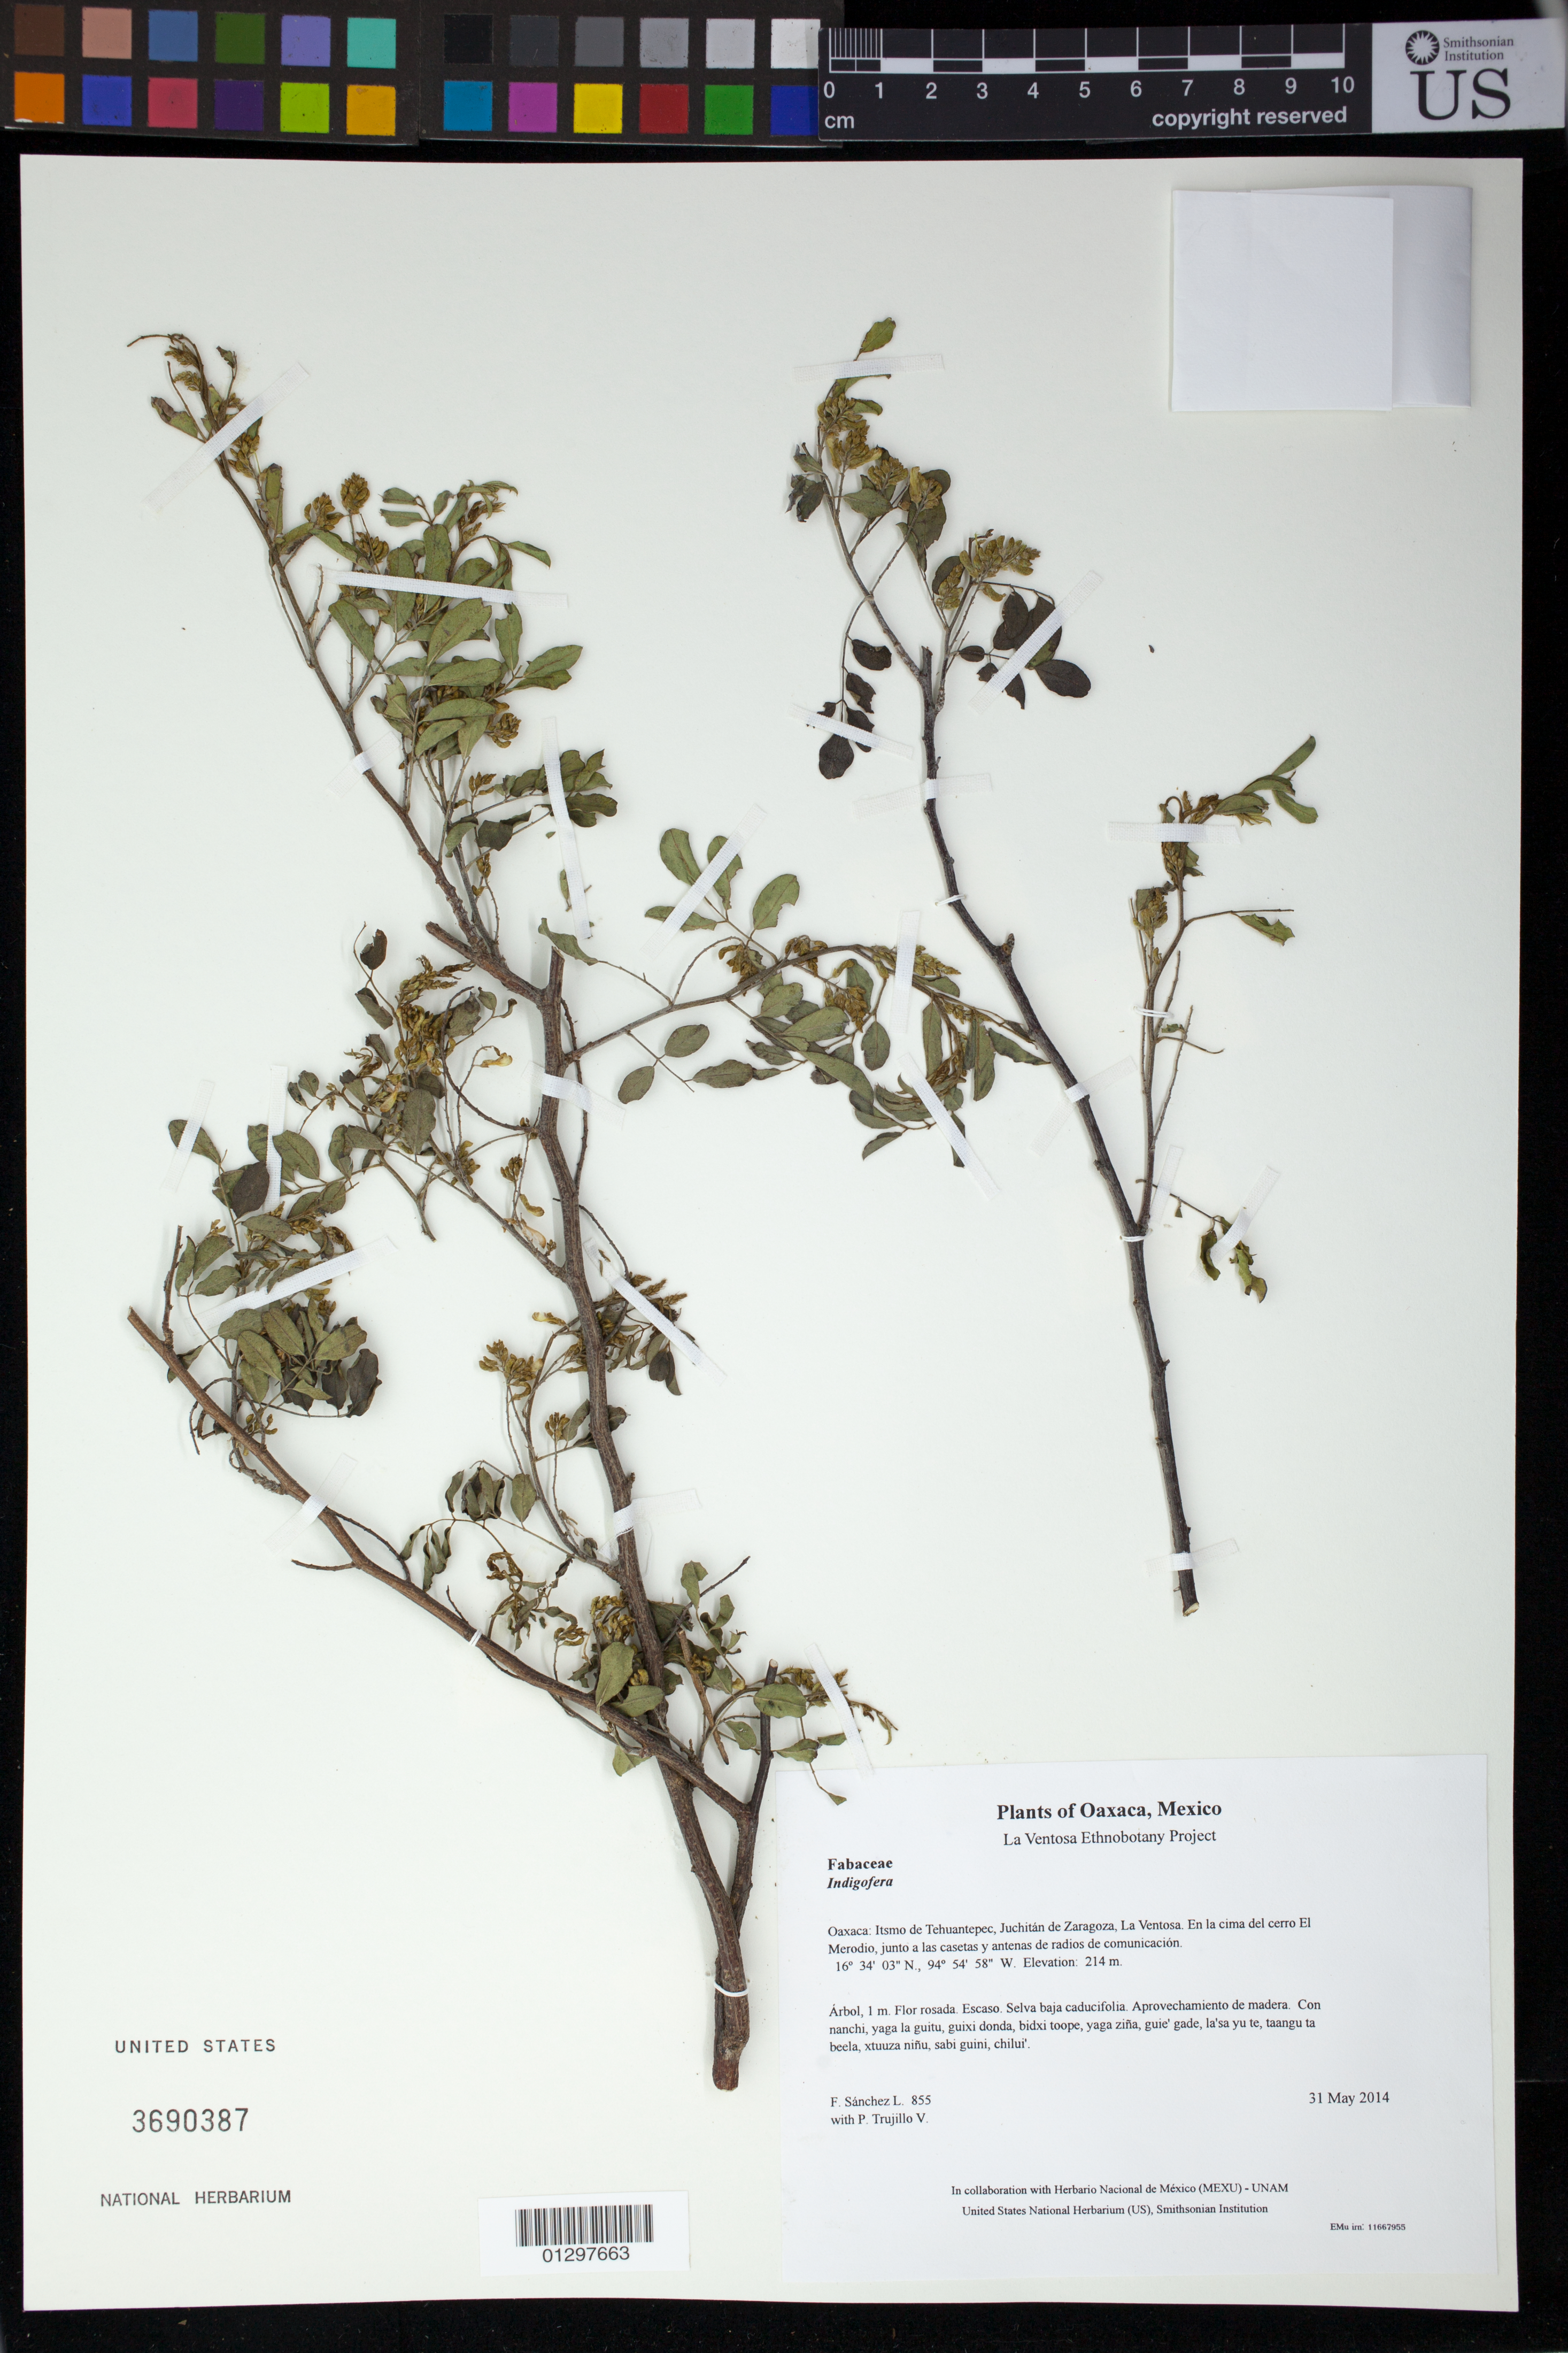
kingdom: Plantae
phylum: Tracheophyta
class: Magnoliopsida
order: Fabales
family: Fabaceae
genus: Indigofera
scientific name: Indigofera lancifolia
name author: Rydb.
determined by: Cruz D., R.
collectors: F. Sánchez L. & P. Trujillo V.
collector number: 855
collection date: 2014-05-31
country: Mexico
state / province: Oaxaca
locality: Itsmo de Tehuantepec, Juchitán de Zaragoza, La Ventosa. En la cima del cerro El Merodio, junto a las casetas y antenas de radios de comunicación.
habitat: Selva baja caducifolia. Aprovechamiento de madera.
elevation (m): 214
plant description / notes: JEBOT, MEXU, SERO, US; Yaga. 1 m. Guie' rosa. Huaxie'.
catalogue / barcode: US 3690387